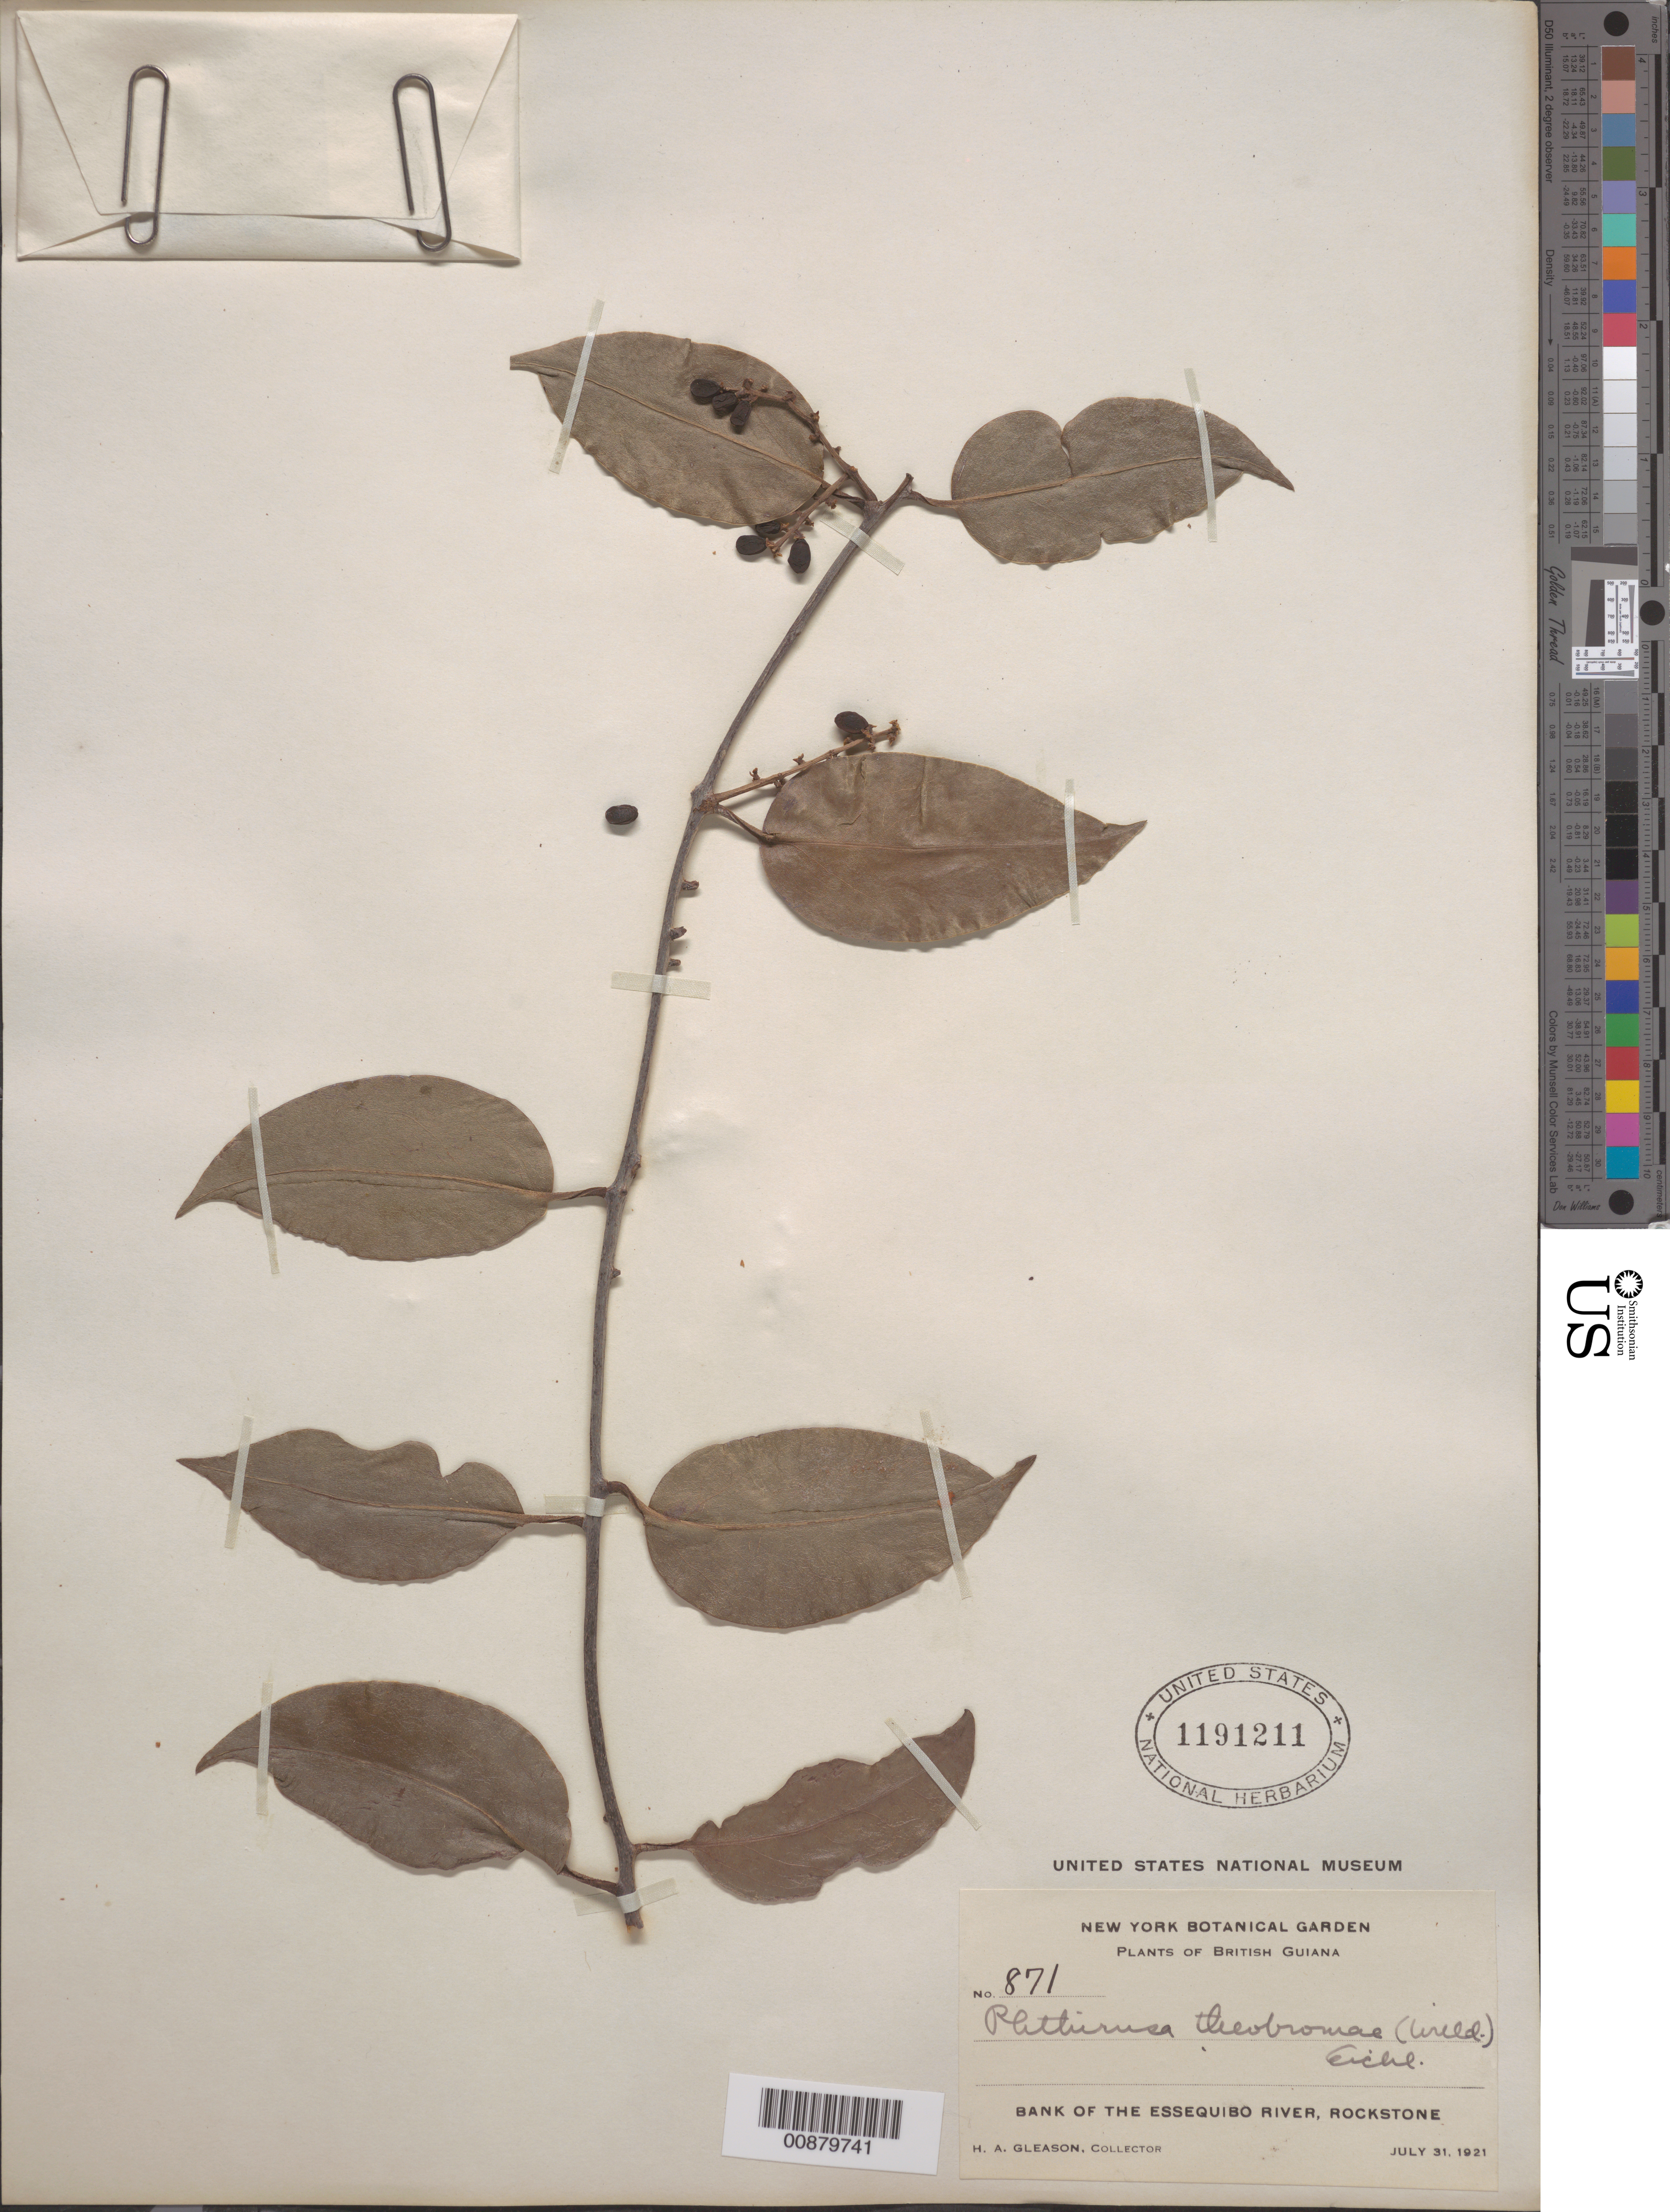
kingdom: Plantae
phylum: Tracheophyta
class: Magnoliopsida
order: Santalales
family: Loranthaceae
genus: Passovia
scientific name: Passovia pedunculata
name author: (Jacq.) Kuijt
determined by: Caraballo-Ortiz, Marcos A., (MISS), University of Mississippi (UNITED STATES)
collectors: H. A. Gleason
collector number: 871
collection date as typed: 31-Jul-21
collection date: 1921-07-31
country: Guyana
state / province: U. Demerara-Berbice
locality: Rockstone, on the Essequibo River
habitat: Riverbank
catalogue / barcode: US 1191211